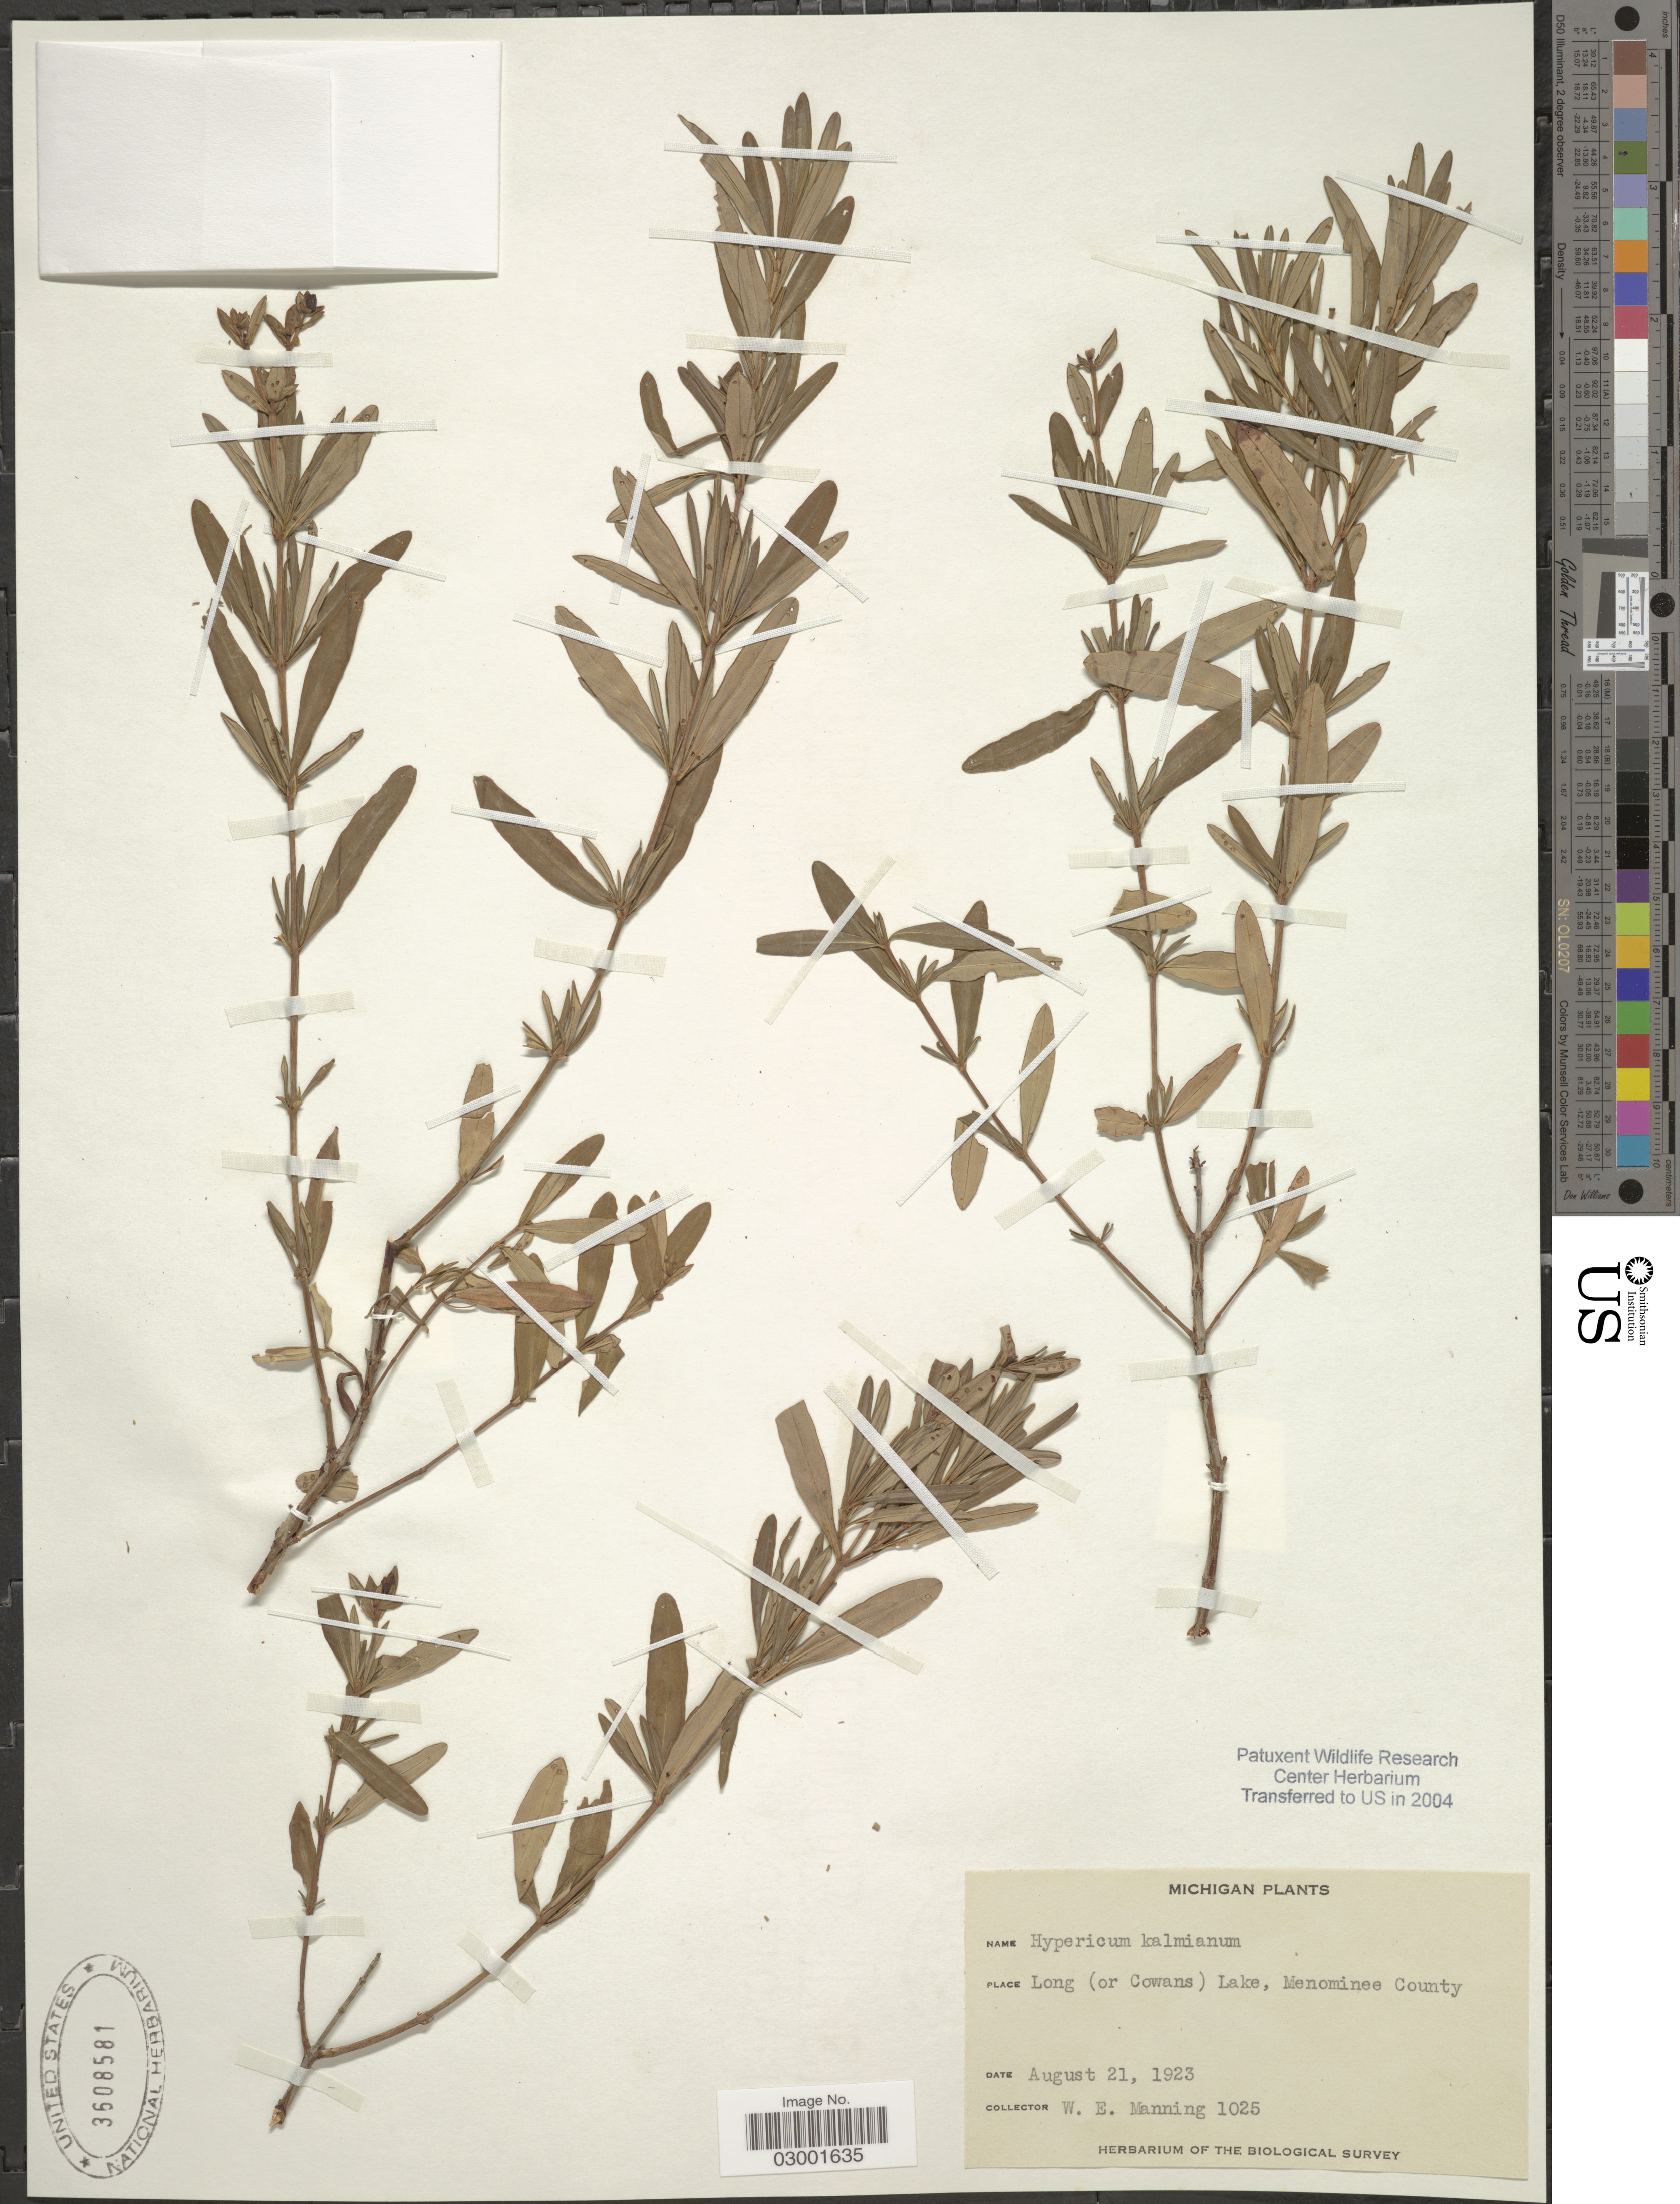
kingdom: Plantae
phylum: Tracheophyta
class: Magnoliopsida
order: Malpighiales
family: Hypericaceae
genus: Hypericum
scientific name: Hypericum kalmianum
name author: L.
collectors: W. Manning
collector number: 1025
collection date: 1923-08-21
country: United States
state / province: Michigan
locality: Long (or Cowans) Lake, Menominee County.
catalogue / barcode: US 3608581